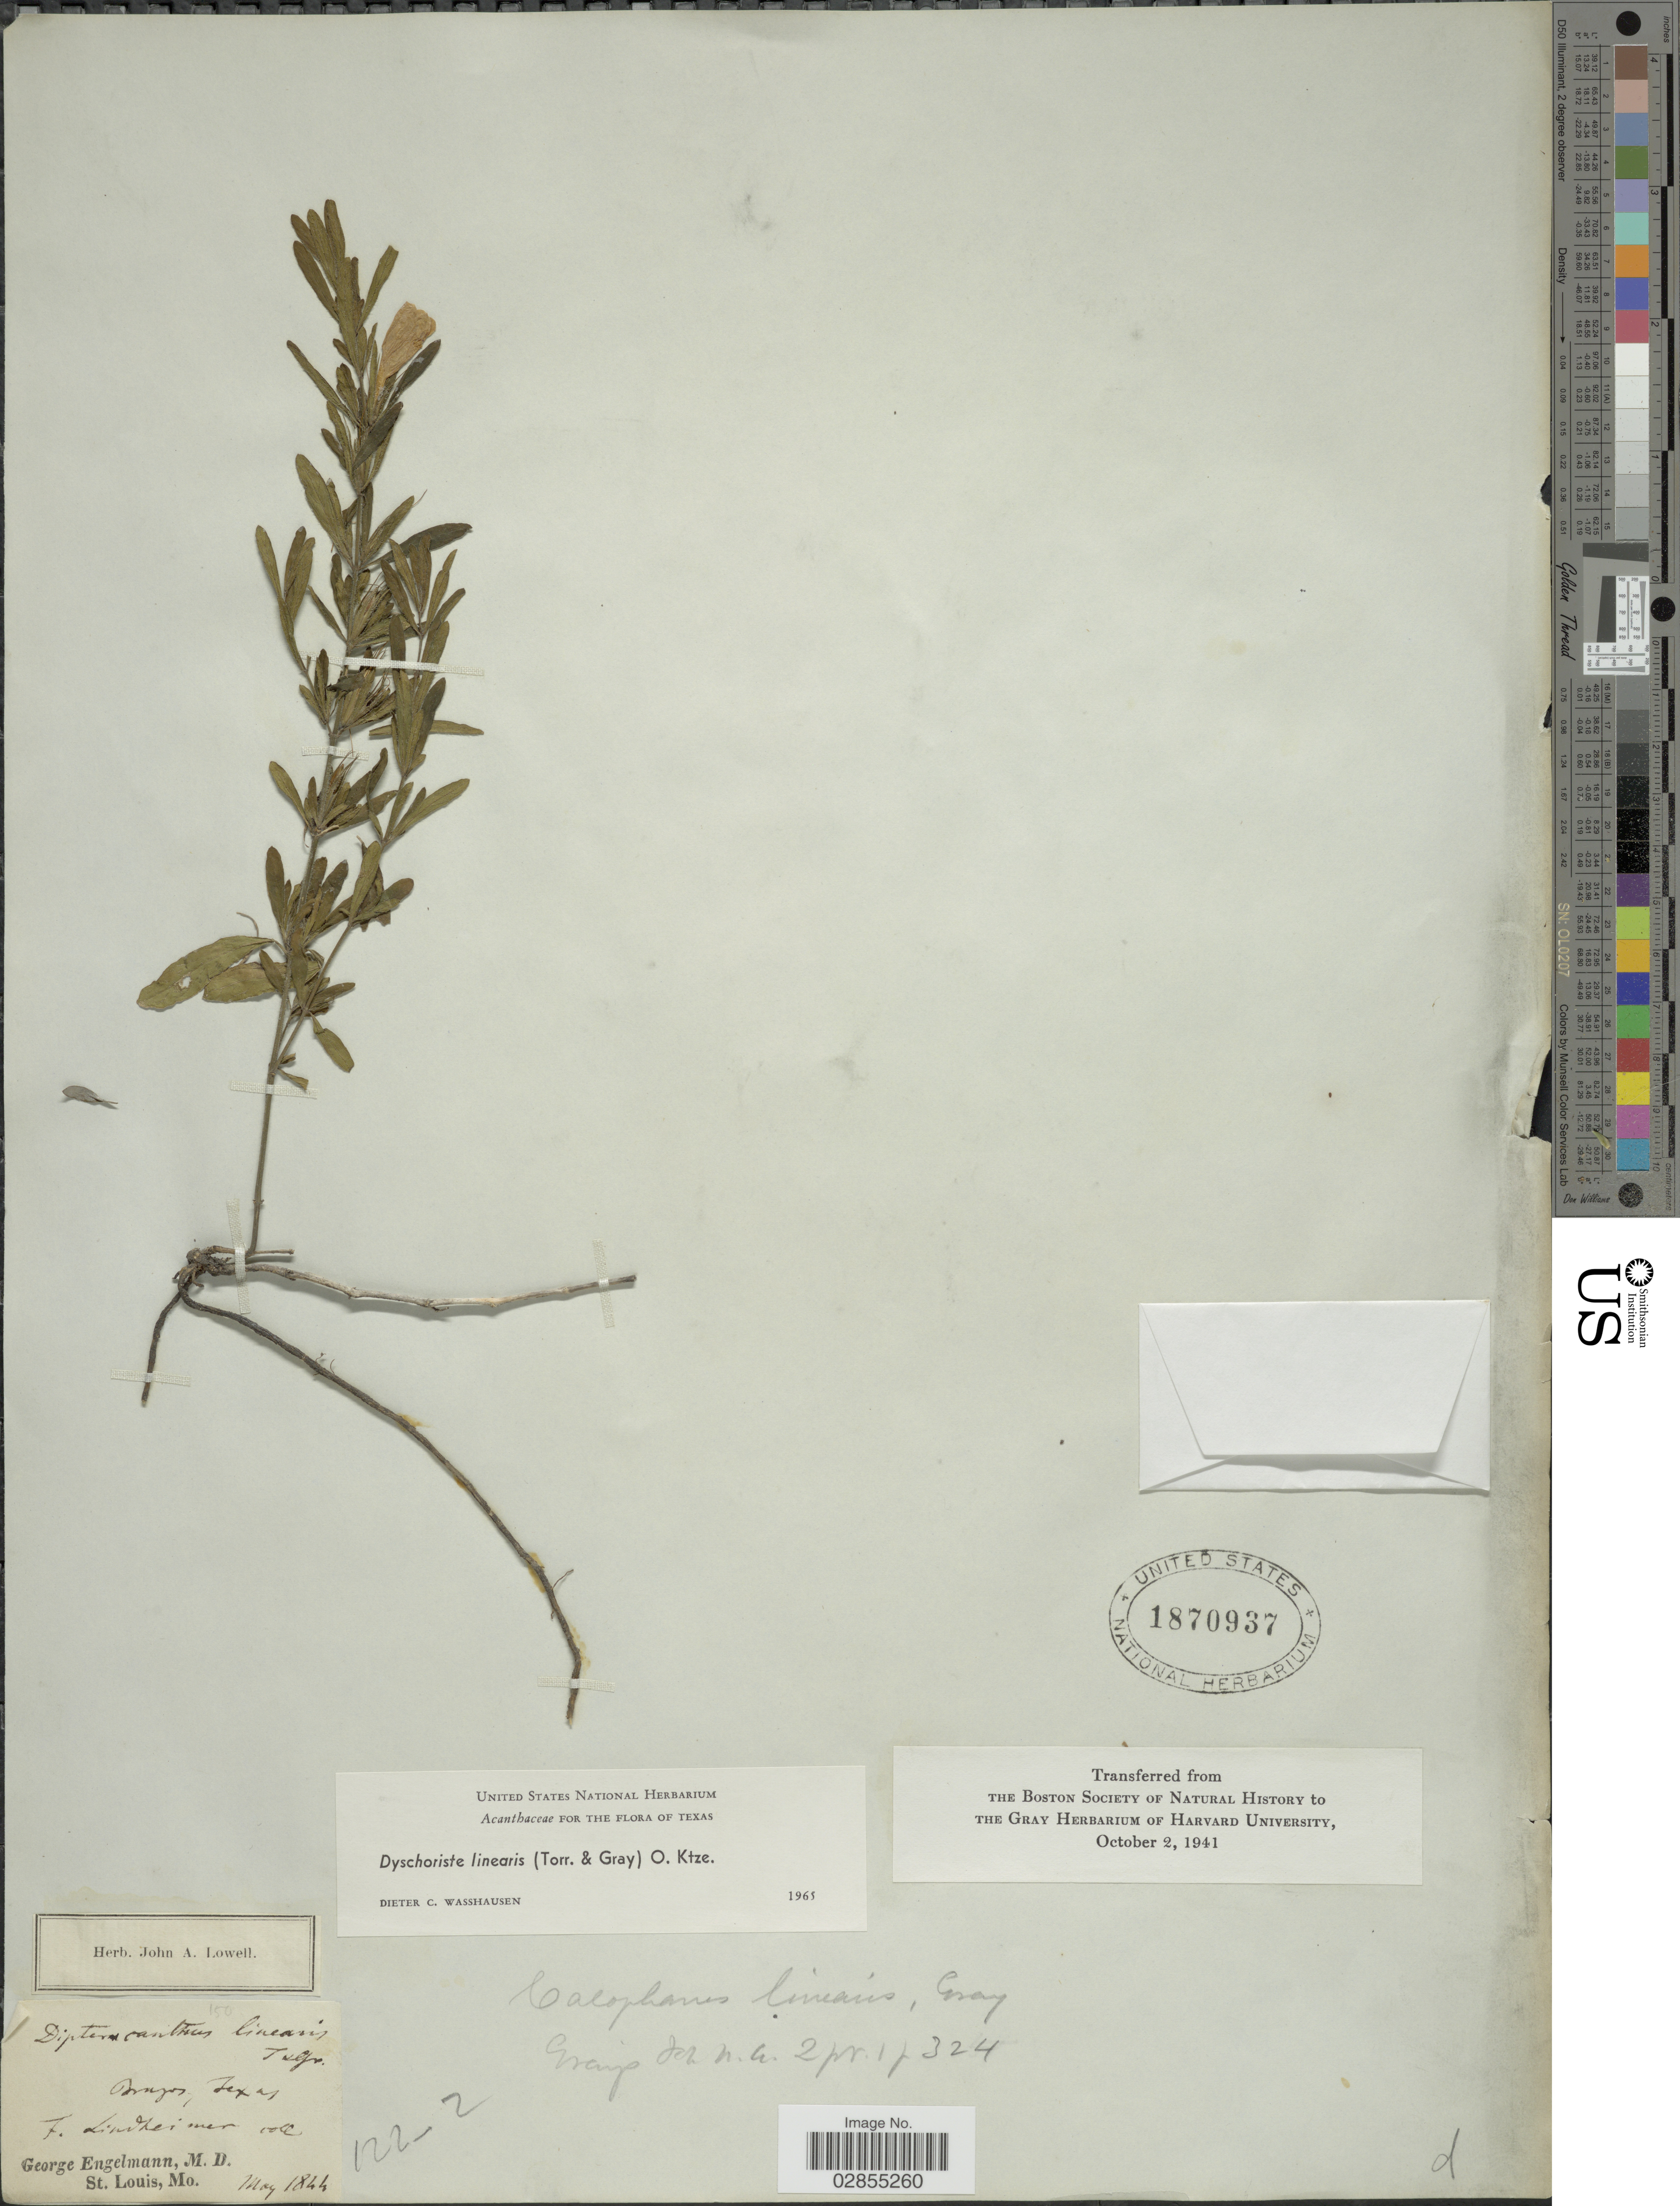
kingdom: Plantae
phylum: Tracheophyta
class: Magnoliopsida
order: Lamiales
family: Acanthaceae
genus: Dyschoriste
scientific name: Dyschoriste linearis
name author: (Torr. & A. Gray) Kuntze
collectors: F. Lindheimer & G. Engelmann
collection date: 1844-05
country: United States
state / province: Texas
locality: Brazos.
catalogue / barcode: US 1870937